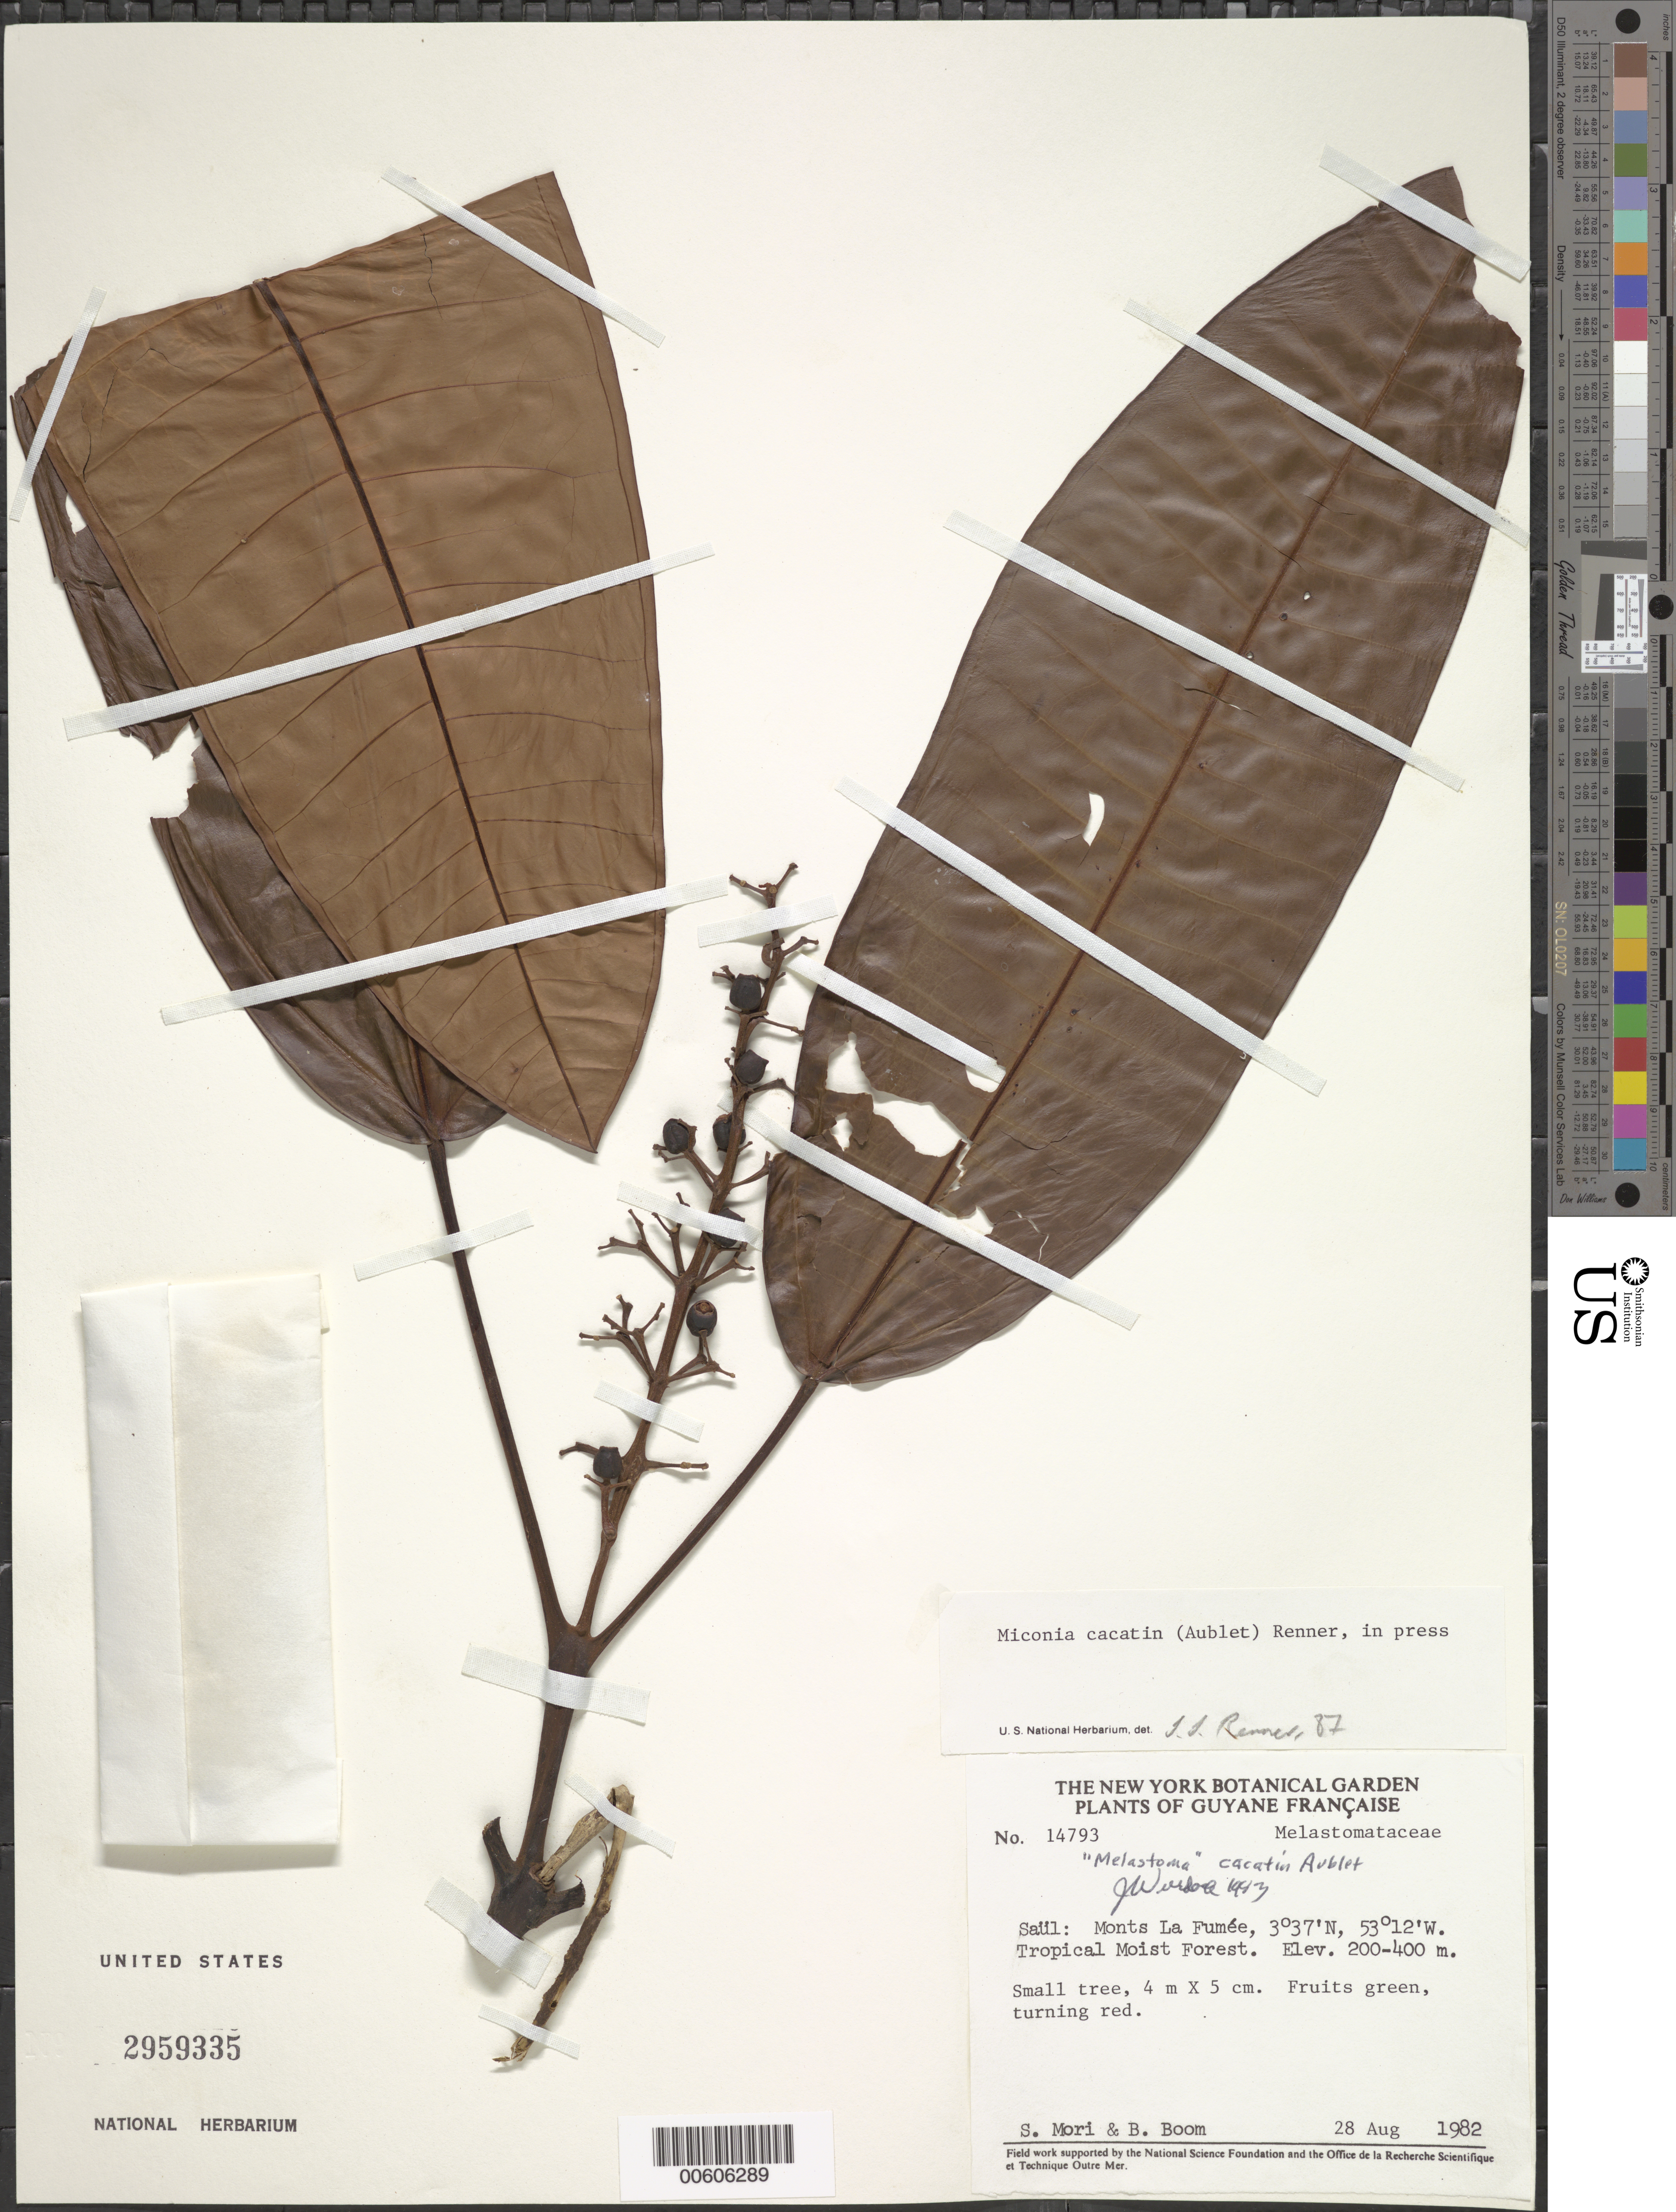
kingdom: Plantae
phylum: Tracheophyta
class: Magnoliopsida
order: Myrtales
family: Melastomataceae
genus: Miconia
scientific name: Miconia cacatin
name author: (Aubl.) S.S. Renner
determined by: Renner, J. S.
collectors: S. Mori & B. M. Boom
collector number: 14793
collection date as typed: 28-Aug-82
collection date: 1982-08-28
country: French Guiana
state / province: Saint-Laurent-du-Maroni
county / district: Saül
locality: Saül, Monts La Fumée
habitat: Tropical moist forest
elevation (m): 200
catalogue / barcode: US 2959335